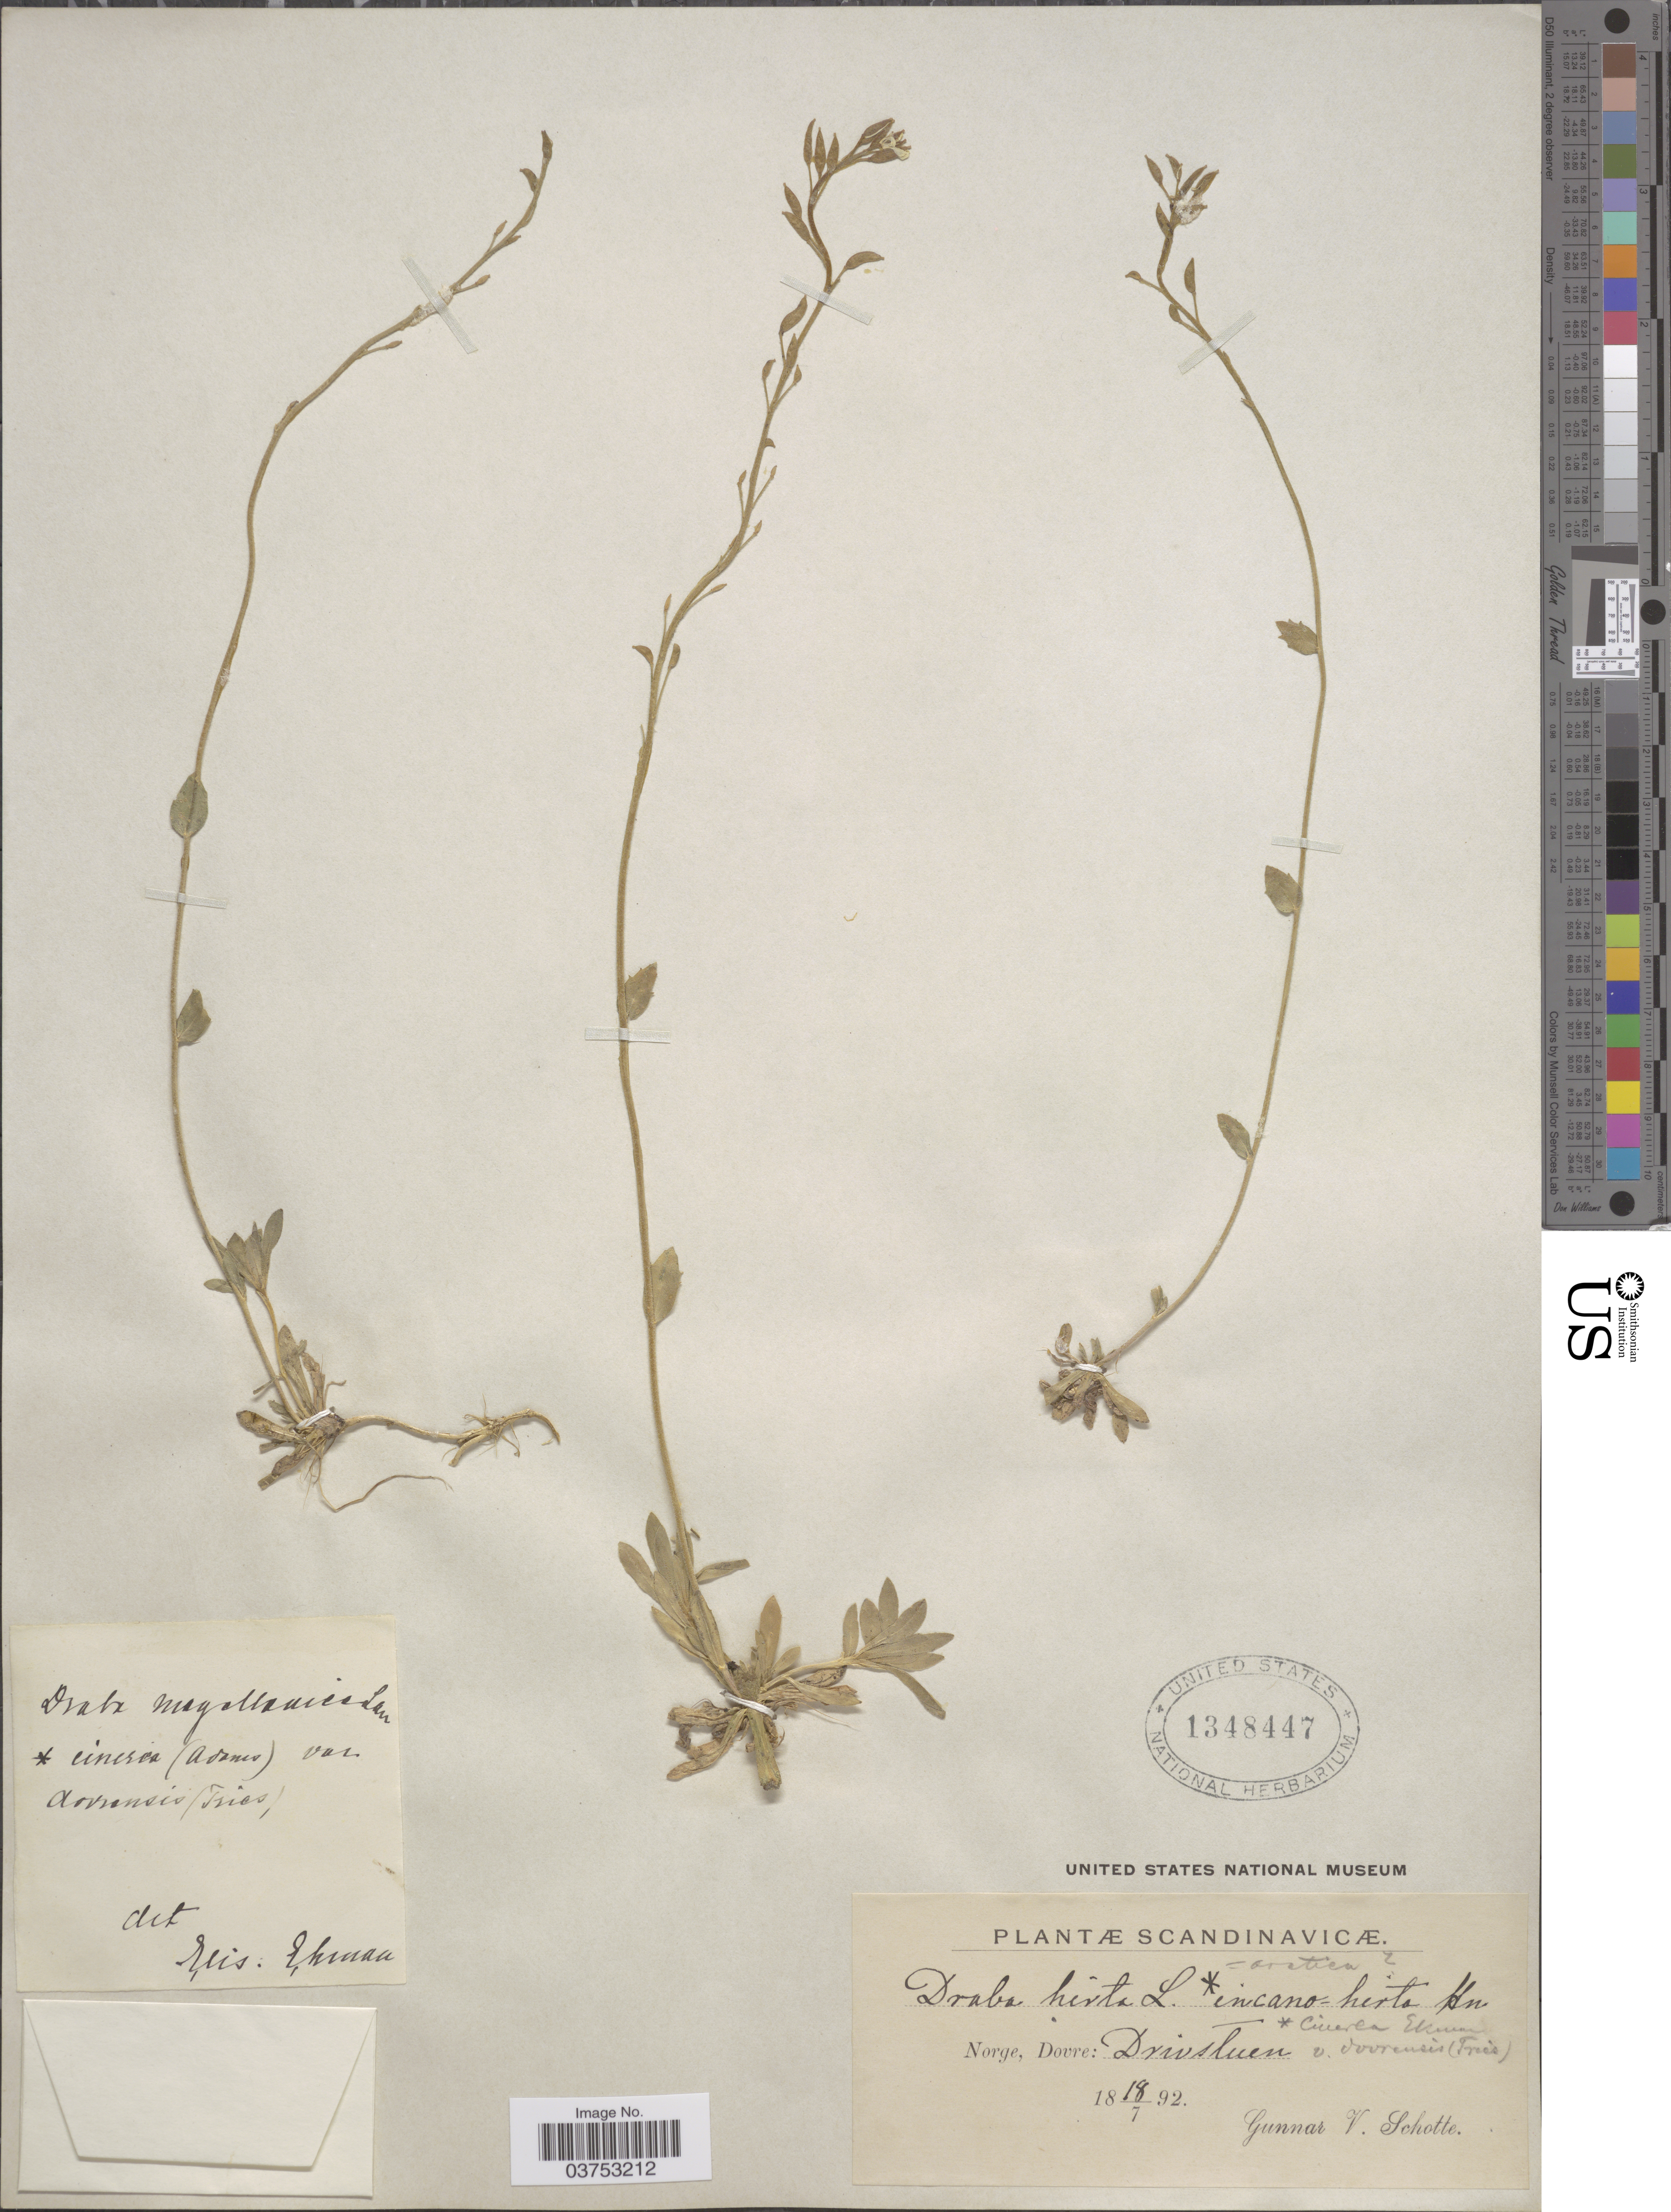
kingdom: Plantae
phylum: Tracheophyta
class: Magnoliopsida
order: Brassicales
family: Brassicaceae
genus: Draba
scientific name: Draba hirta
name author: L.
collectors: G. Schotte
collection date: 1892-07-18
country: Norway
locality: Scandinavicæ. Norge, Dovre: Drivstuen.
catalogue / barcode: US 1348447